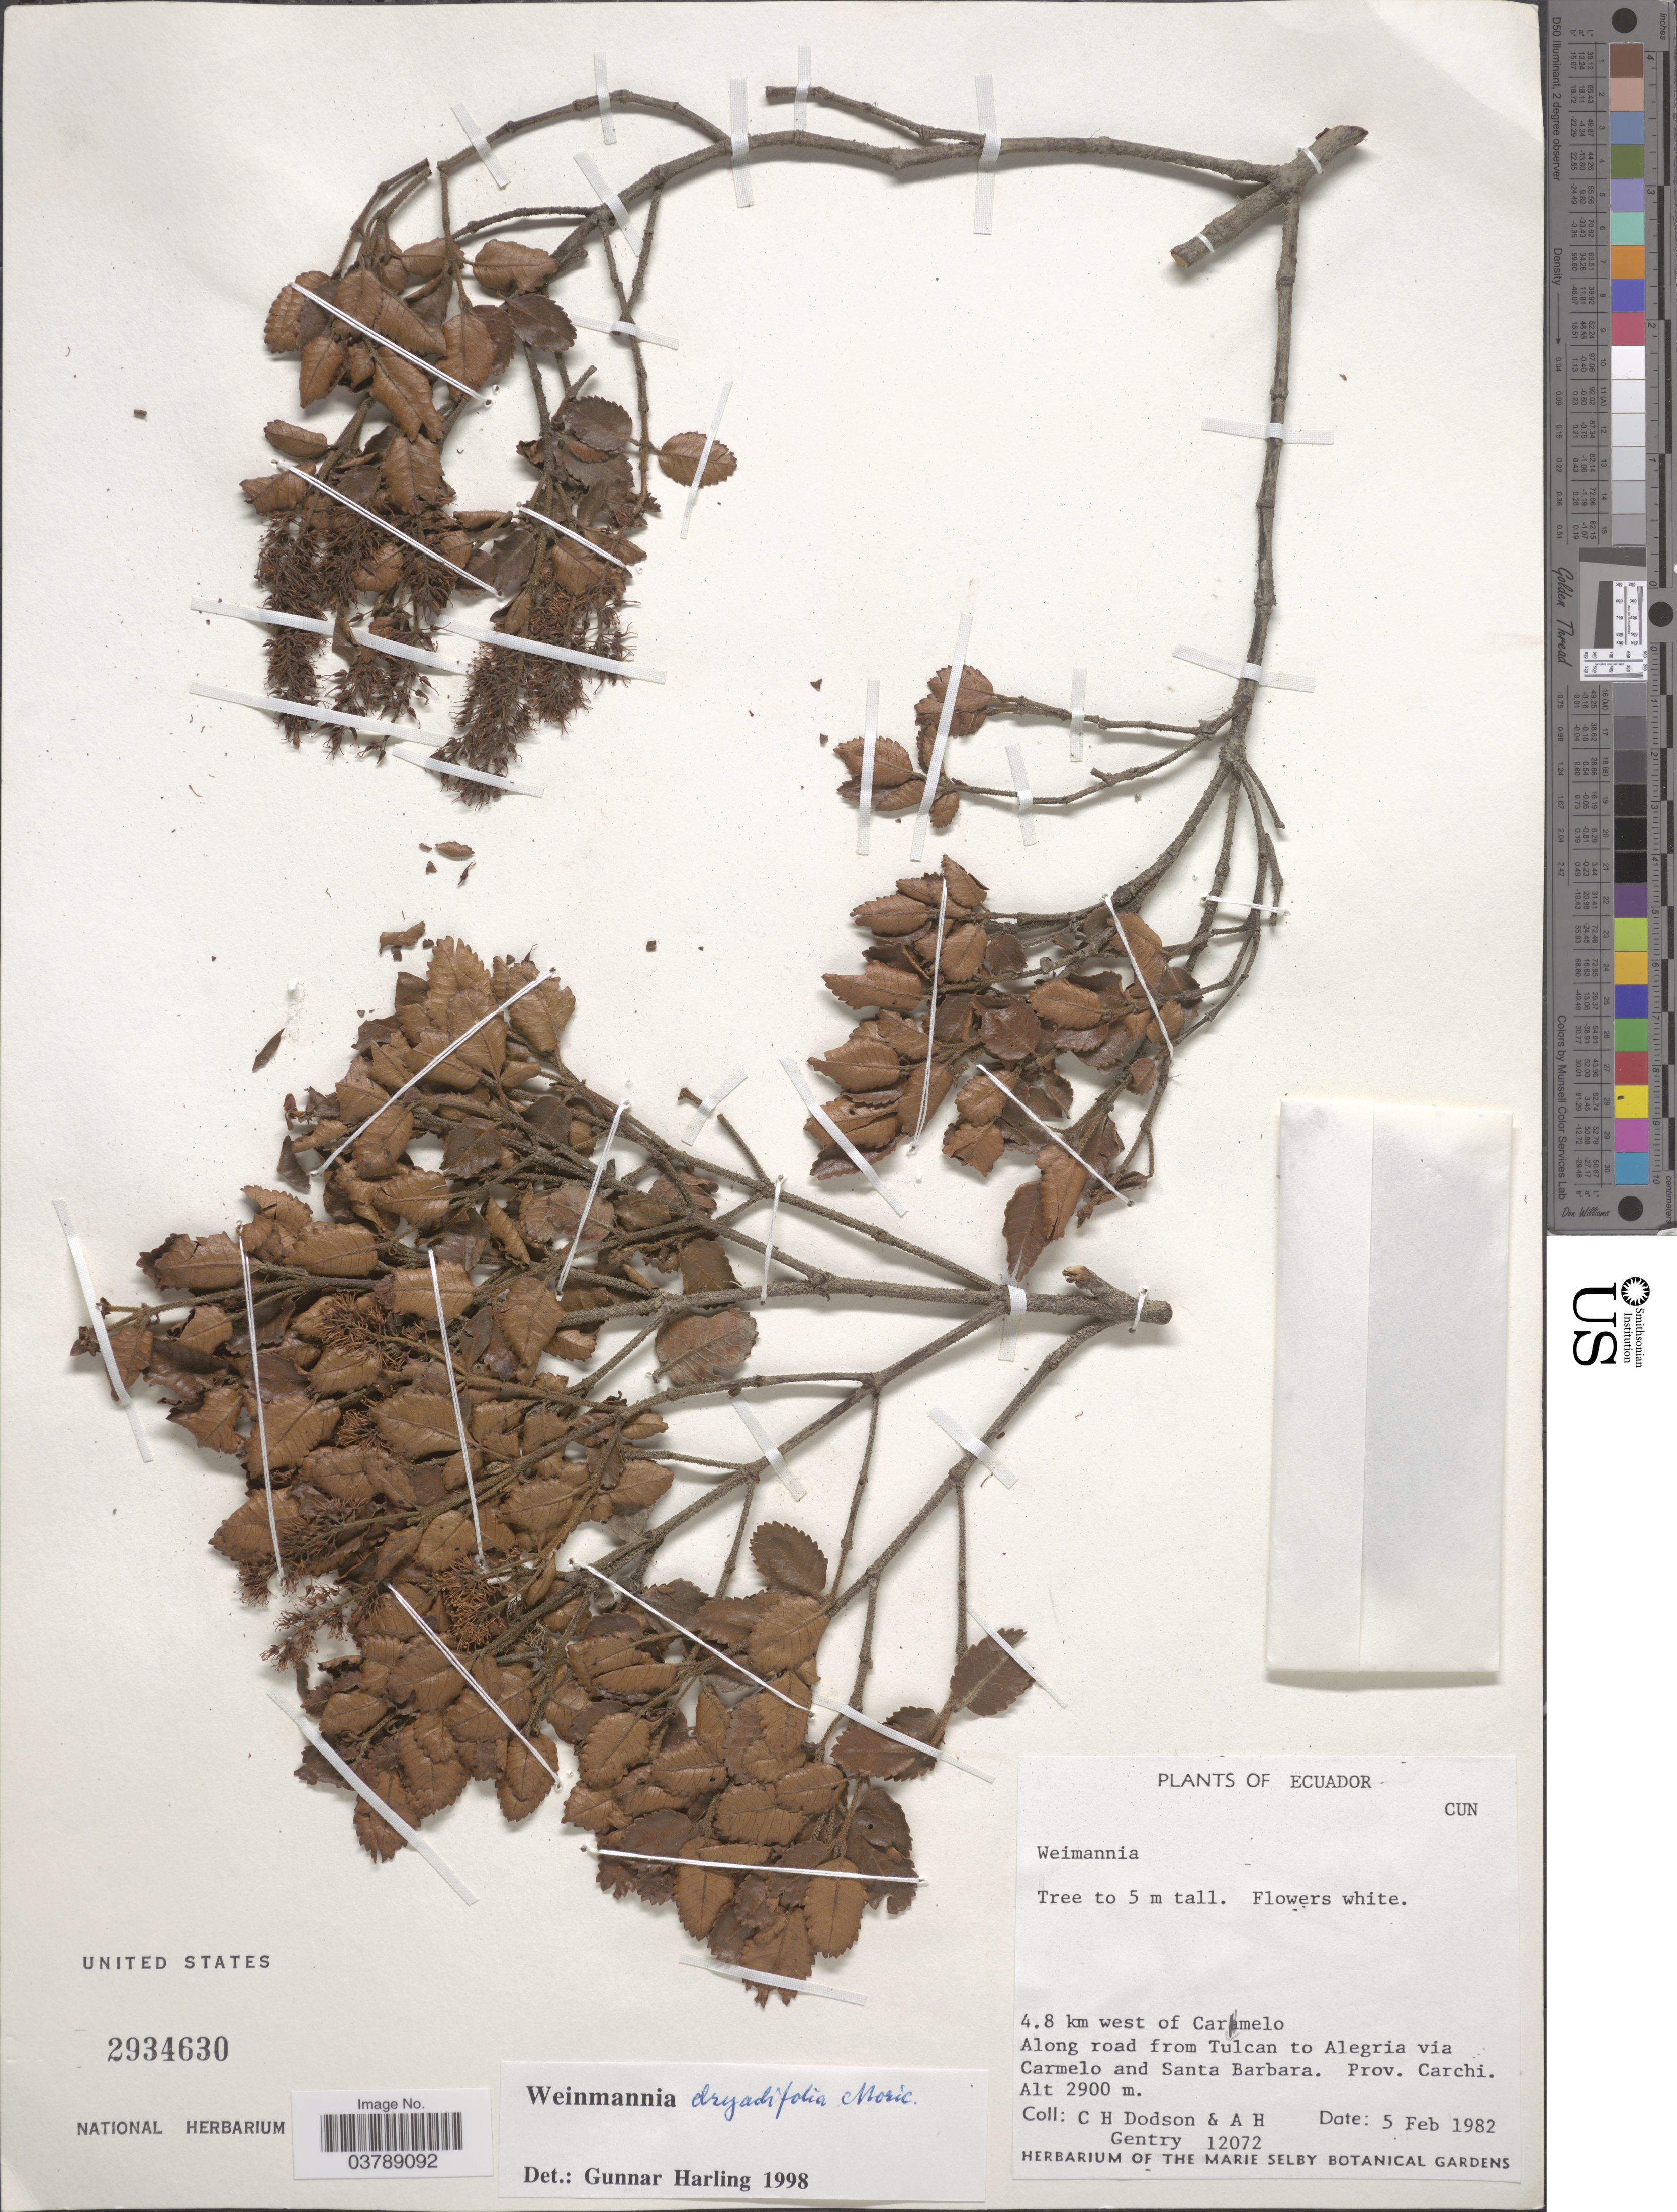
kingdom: Plantae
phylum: Tracheophyta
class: Magnoliopsida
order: Oxalidales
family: Cunoniaceae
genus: Weinmannia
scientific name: Weinmannia dryadifolia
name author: Moric. ex Ser.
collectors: C. H. Dodson & A. H. Gentry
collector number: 12072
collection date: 1982-02-05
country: Ecuador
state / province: Carchi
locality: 4.8 km west of Carmelo. Along road from Tulcan to Alegria via Carmelo and Santa Barbara.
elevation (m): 2900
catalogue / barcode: US 2934630